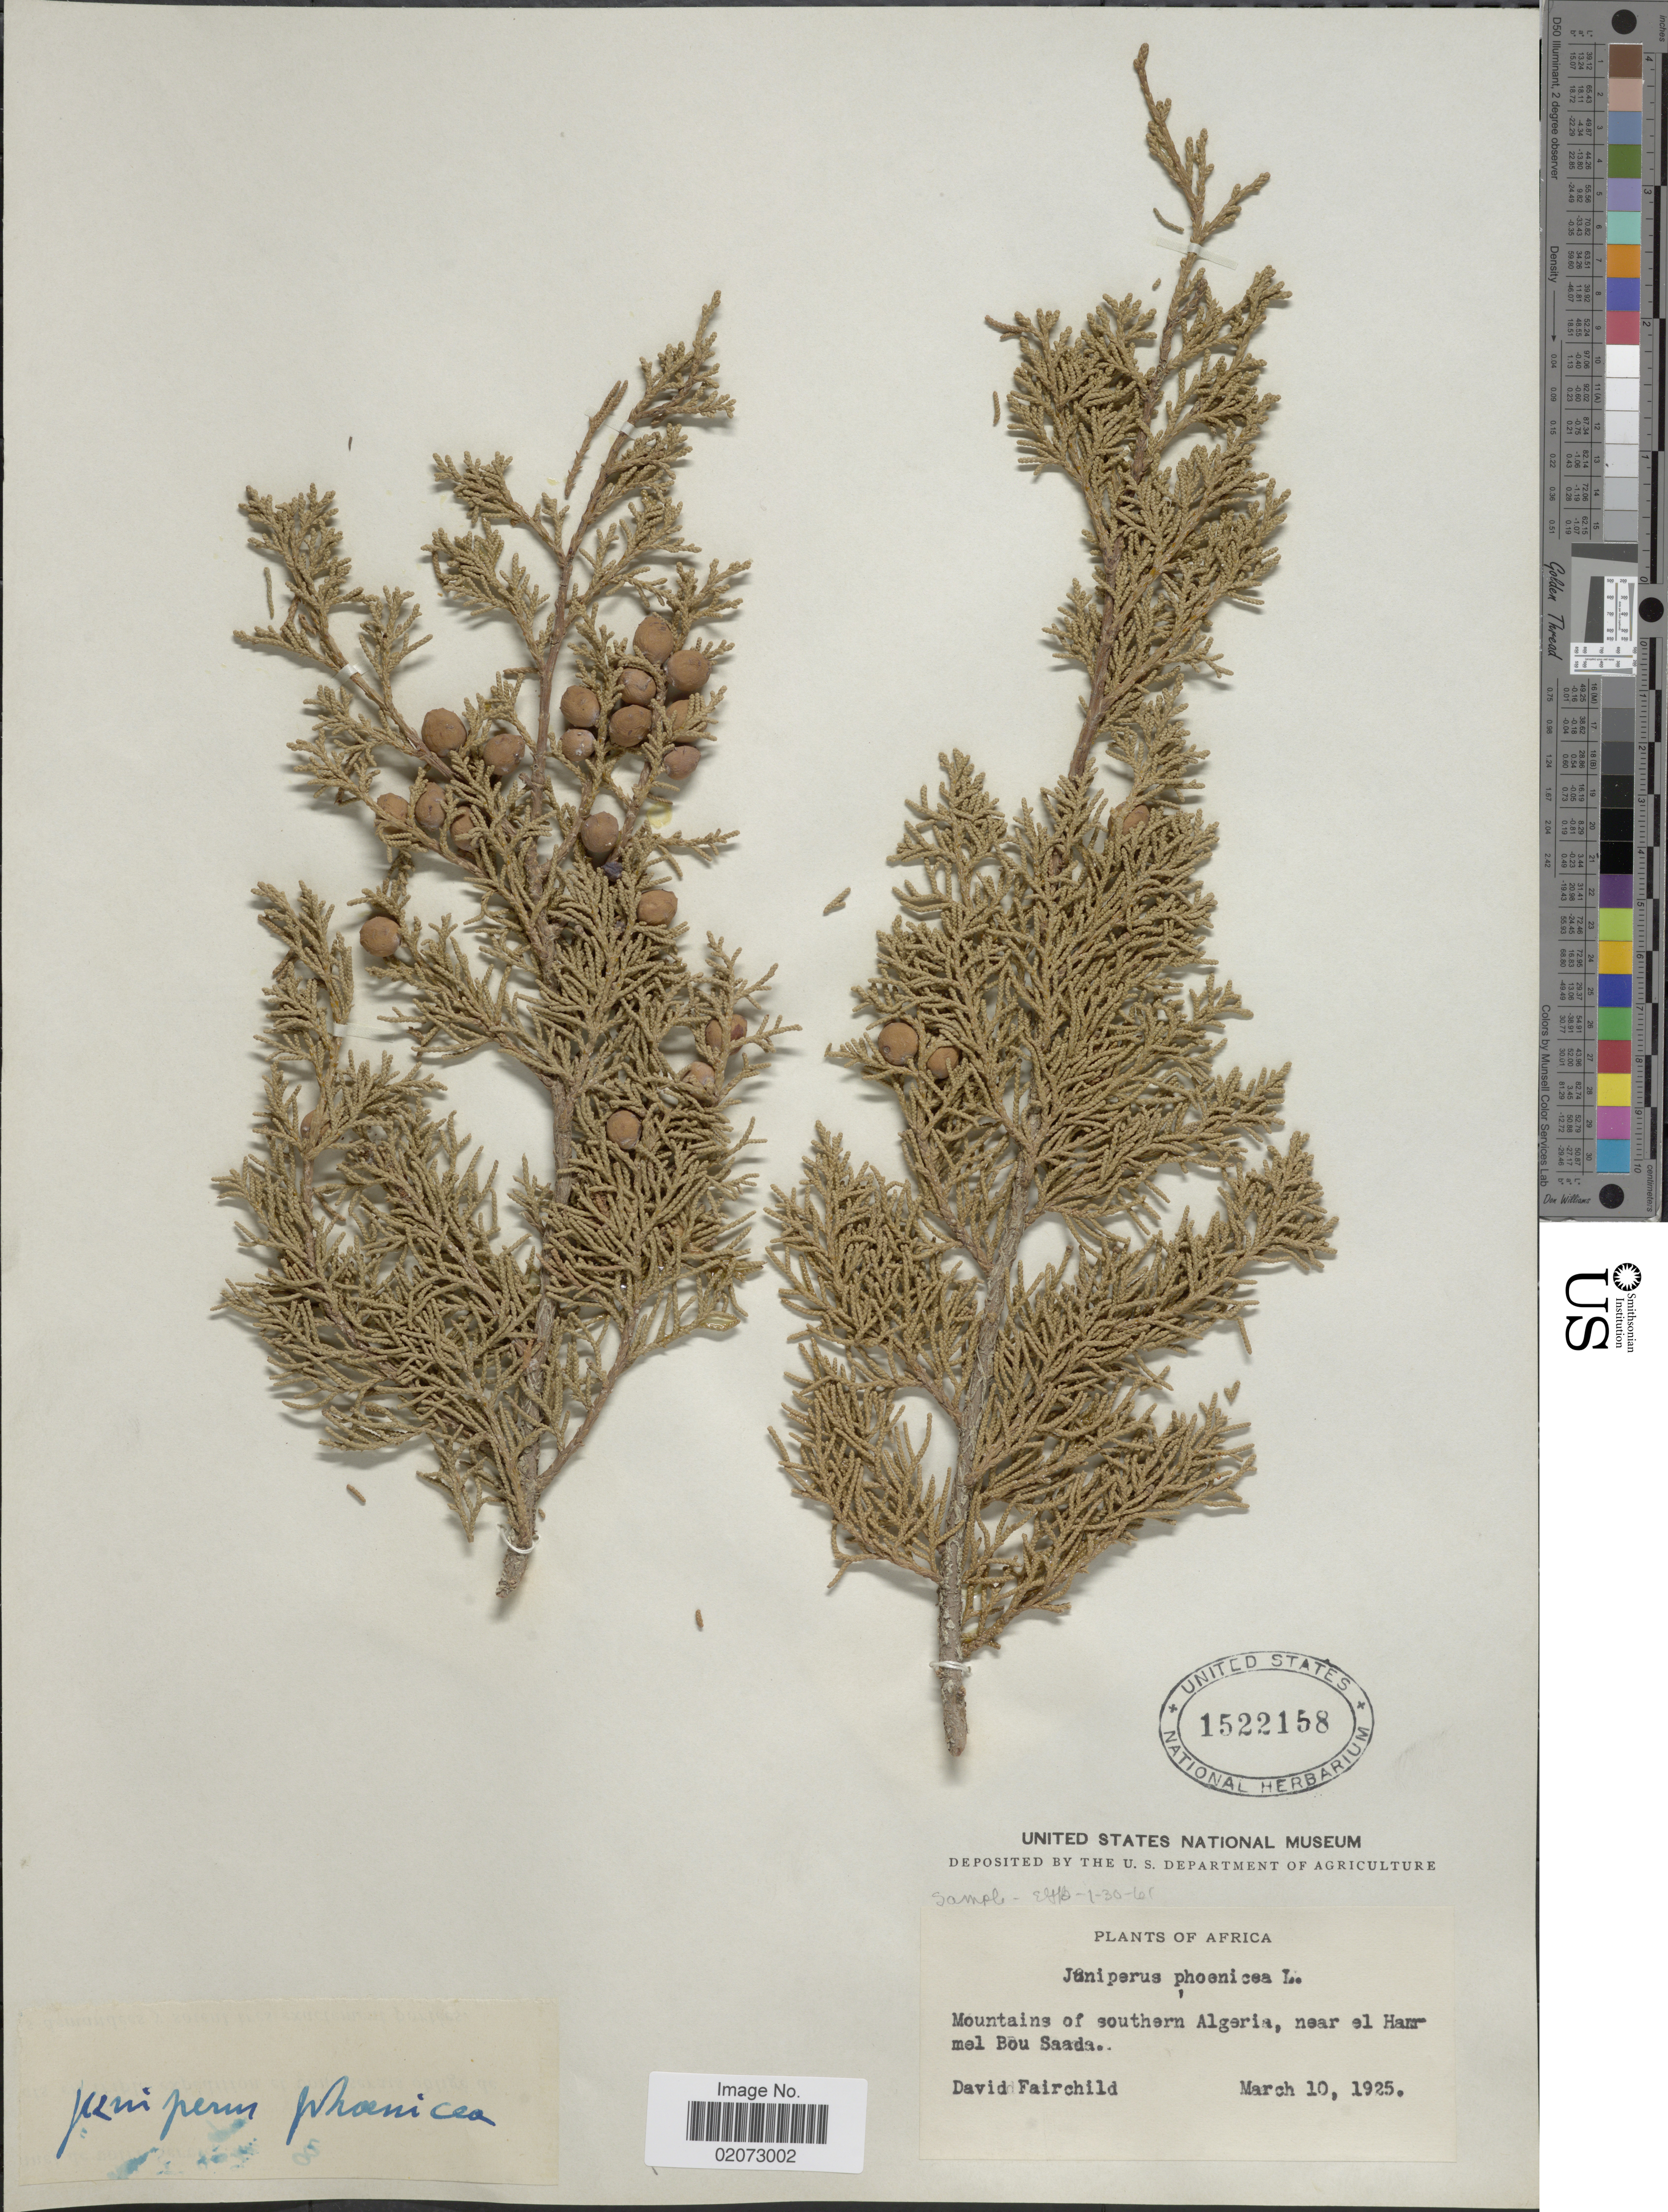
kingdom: Plantae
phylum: Tracheophyta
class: Pinopsida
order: Pinales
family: Cupressaceae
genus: Juniperus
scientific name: Juniperus phoenicea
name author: L.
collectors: D. Fairchild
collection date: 1925-03-10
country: Algeria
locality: Africa. Mountains of southern algeria, near el Hammel Bou Saada.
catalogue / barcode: US 1522158